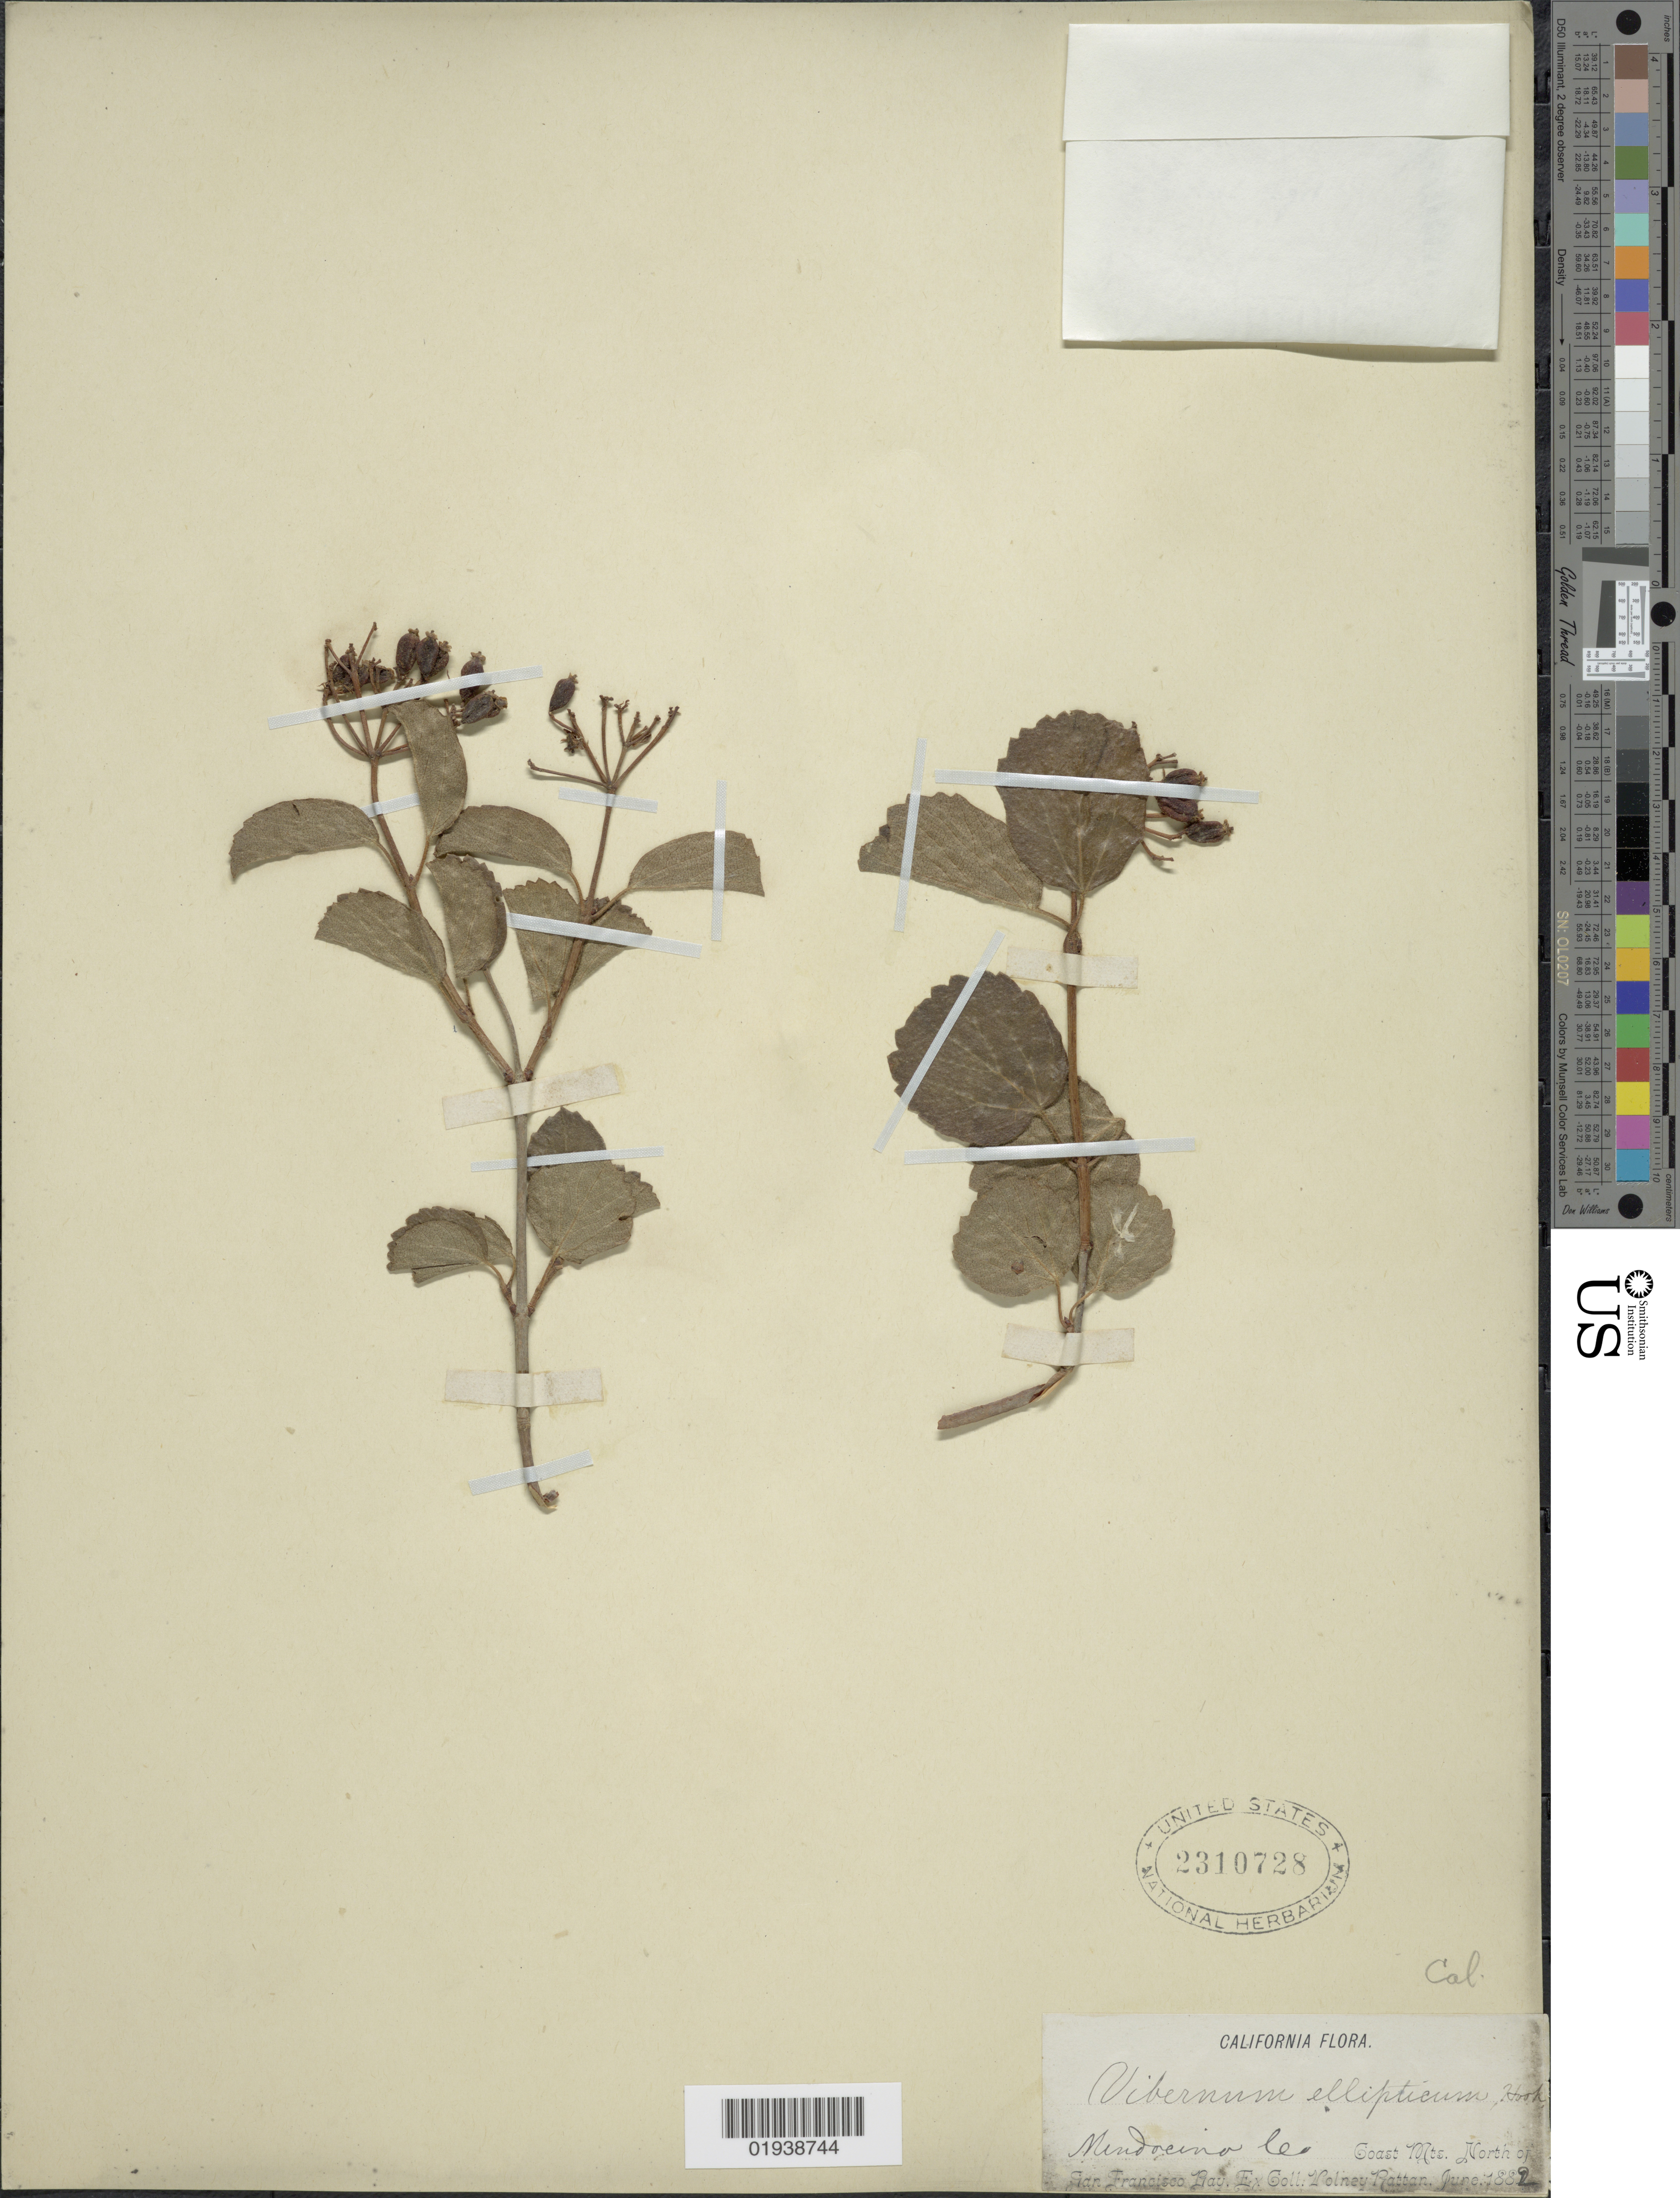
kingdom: Plantae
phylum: Tracheophyta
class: Magnoliopsida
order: Dipsacales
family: Viburnaceae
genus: Viburnum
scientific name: Viburnum ellipticum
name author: Hook.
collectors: V. Rattan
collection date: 1882-06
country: United States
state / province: California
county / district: San Francisco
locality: Mendocino Co. Coast Mts. North of San Francisco Bay.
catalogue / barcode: US 2310728